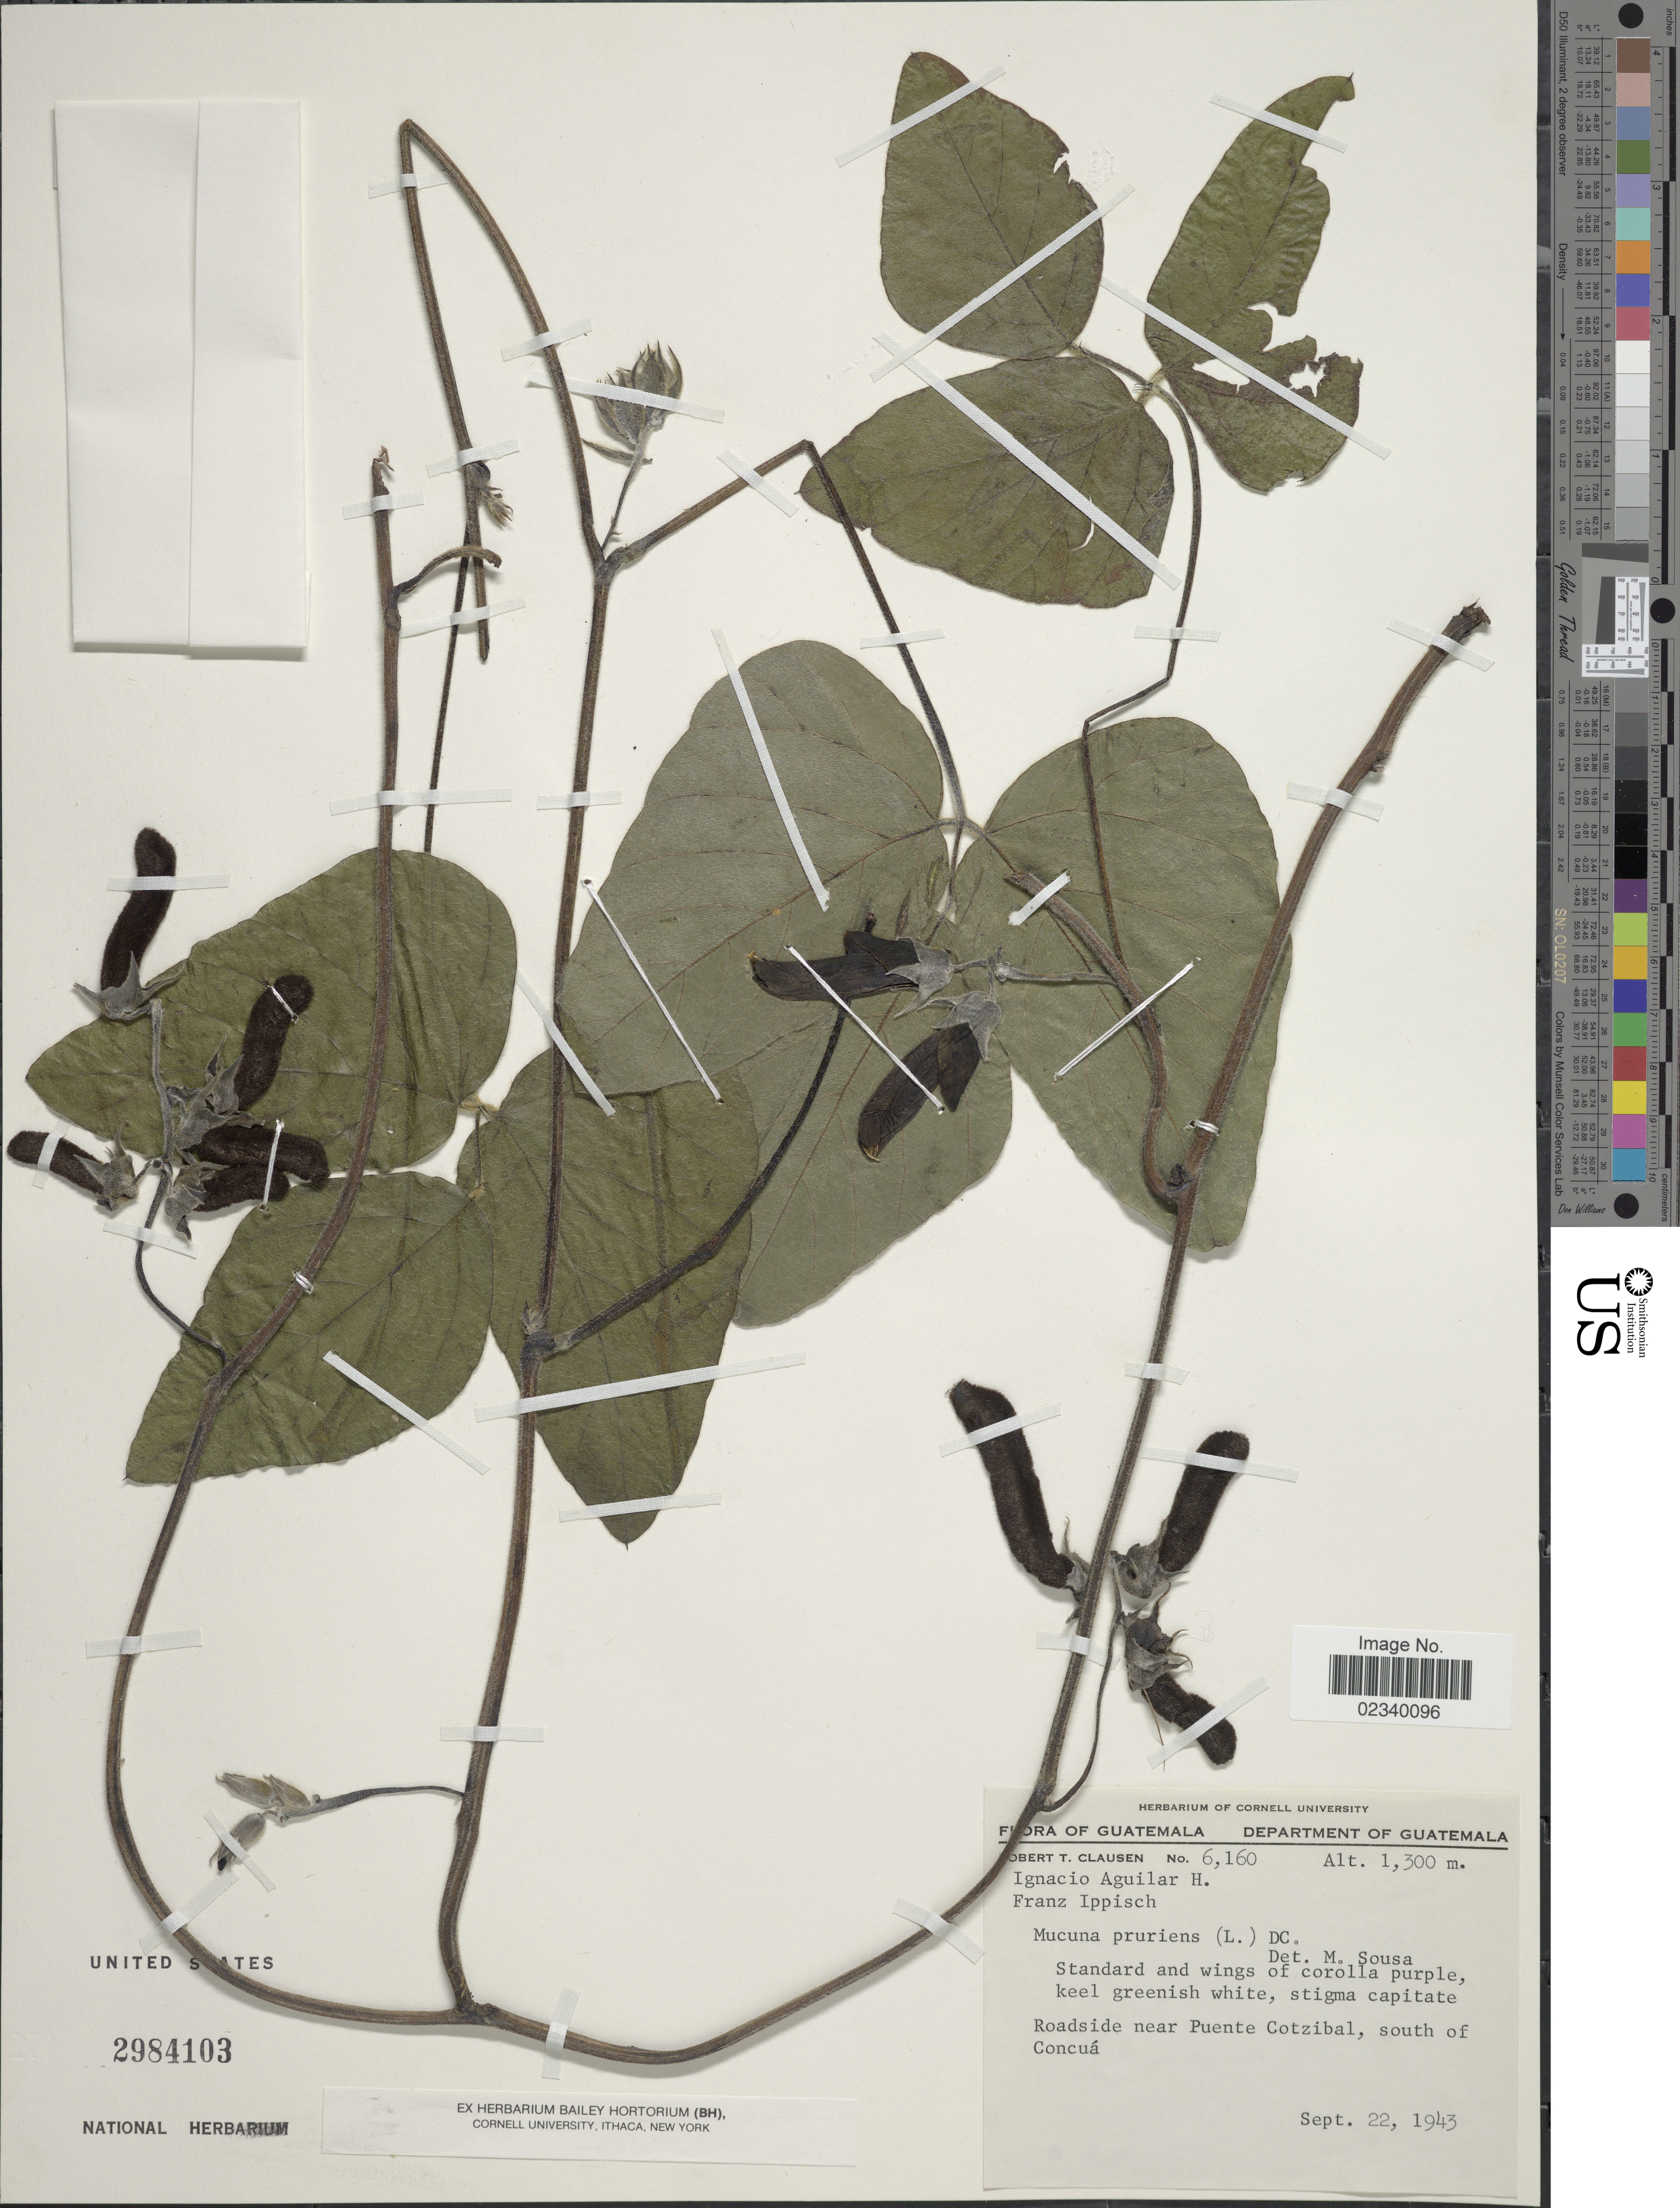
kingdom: Plantae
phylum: Tracheophyta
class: Magnoliopsida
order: Fabales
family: Fabaceae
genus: Mucuna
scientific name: Mucuna pruriens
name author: (L.) DC.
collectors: R. T. Clausen, I. Aguilar H. & F. Ippisch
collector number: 6160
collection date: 1943-09-22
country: Guatemala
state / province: Guatemala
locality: Department of Guatemala. Roadside near Puente Cotzibal, south of Concua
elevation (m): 1300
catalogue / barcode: US 2984103